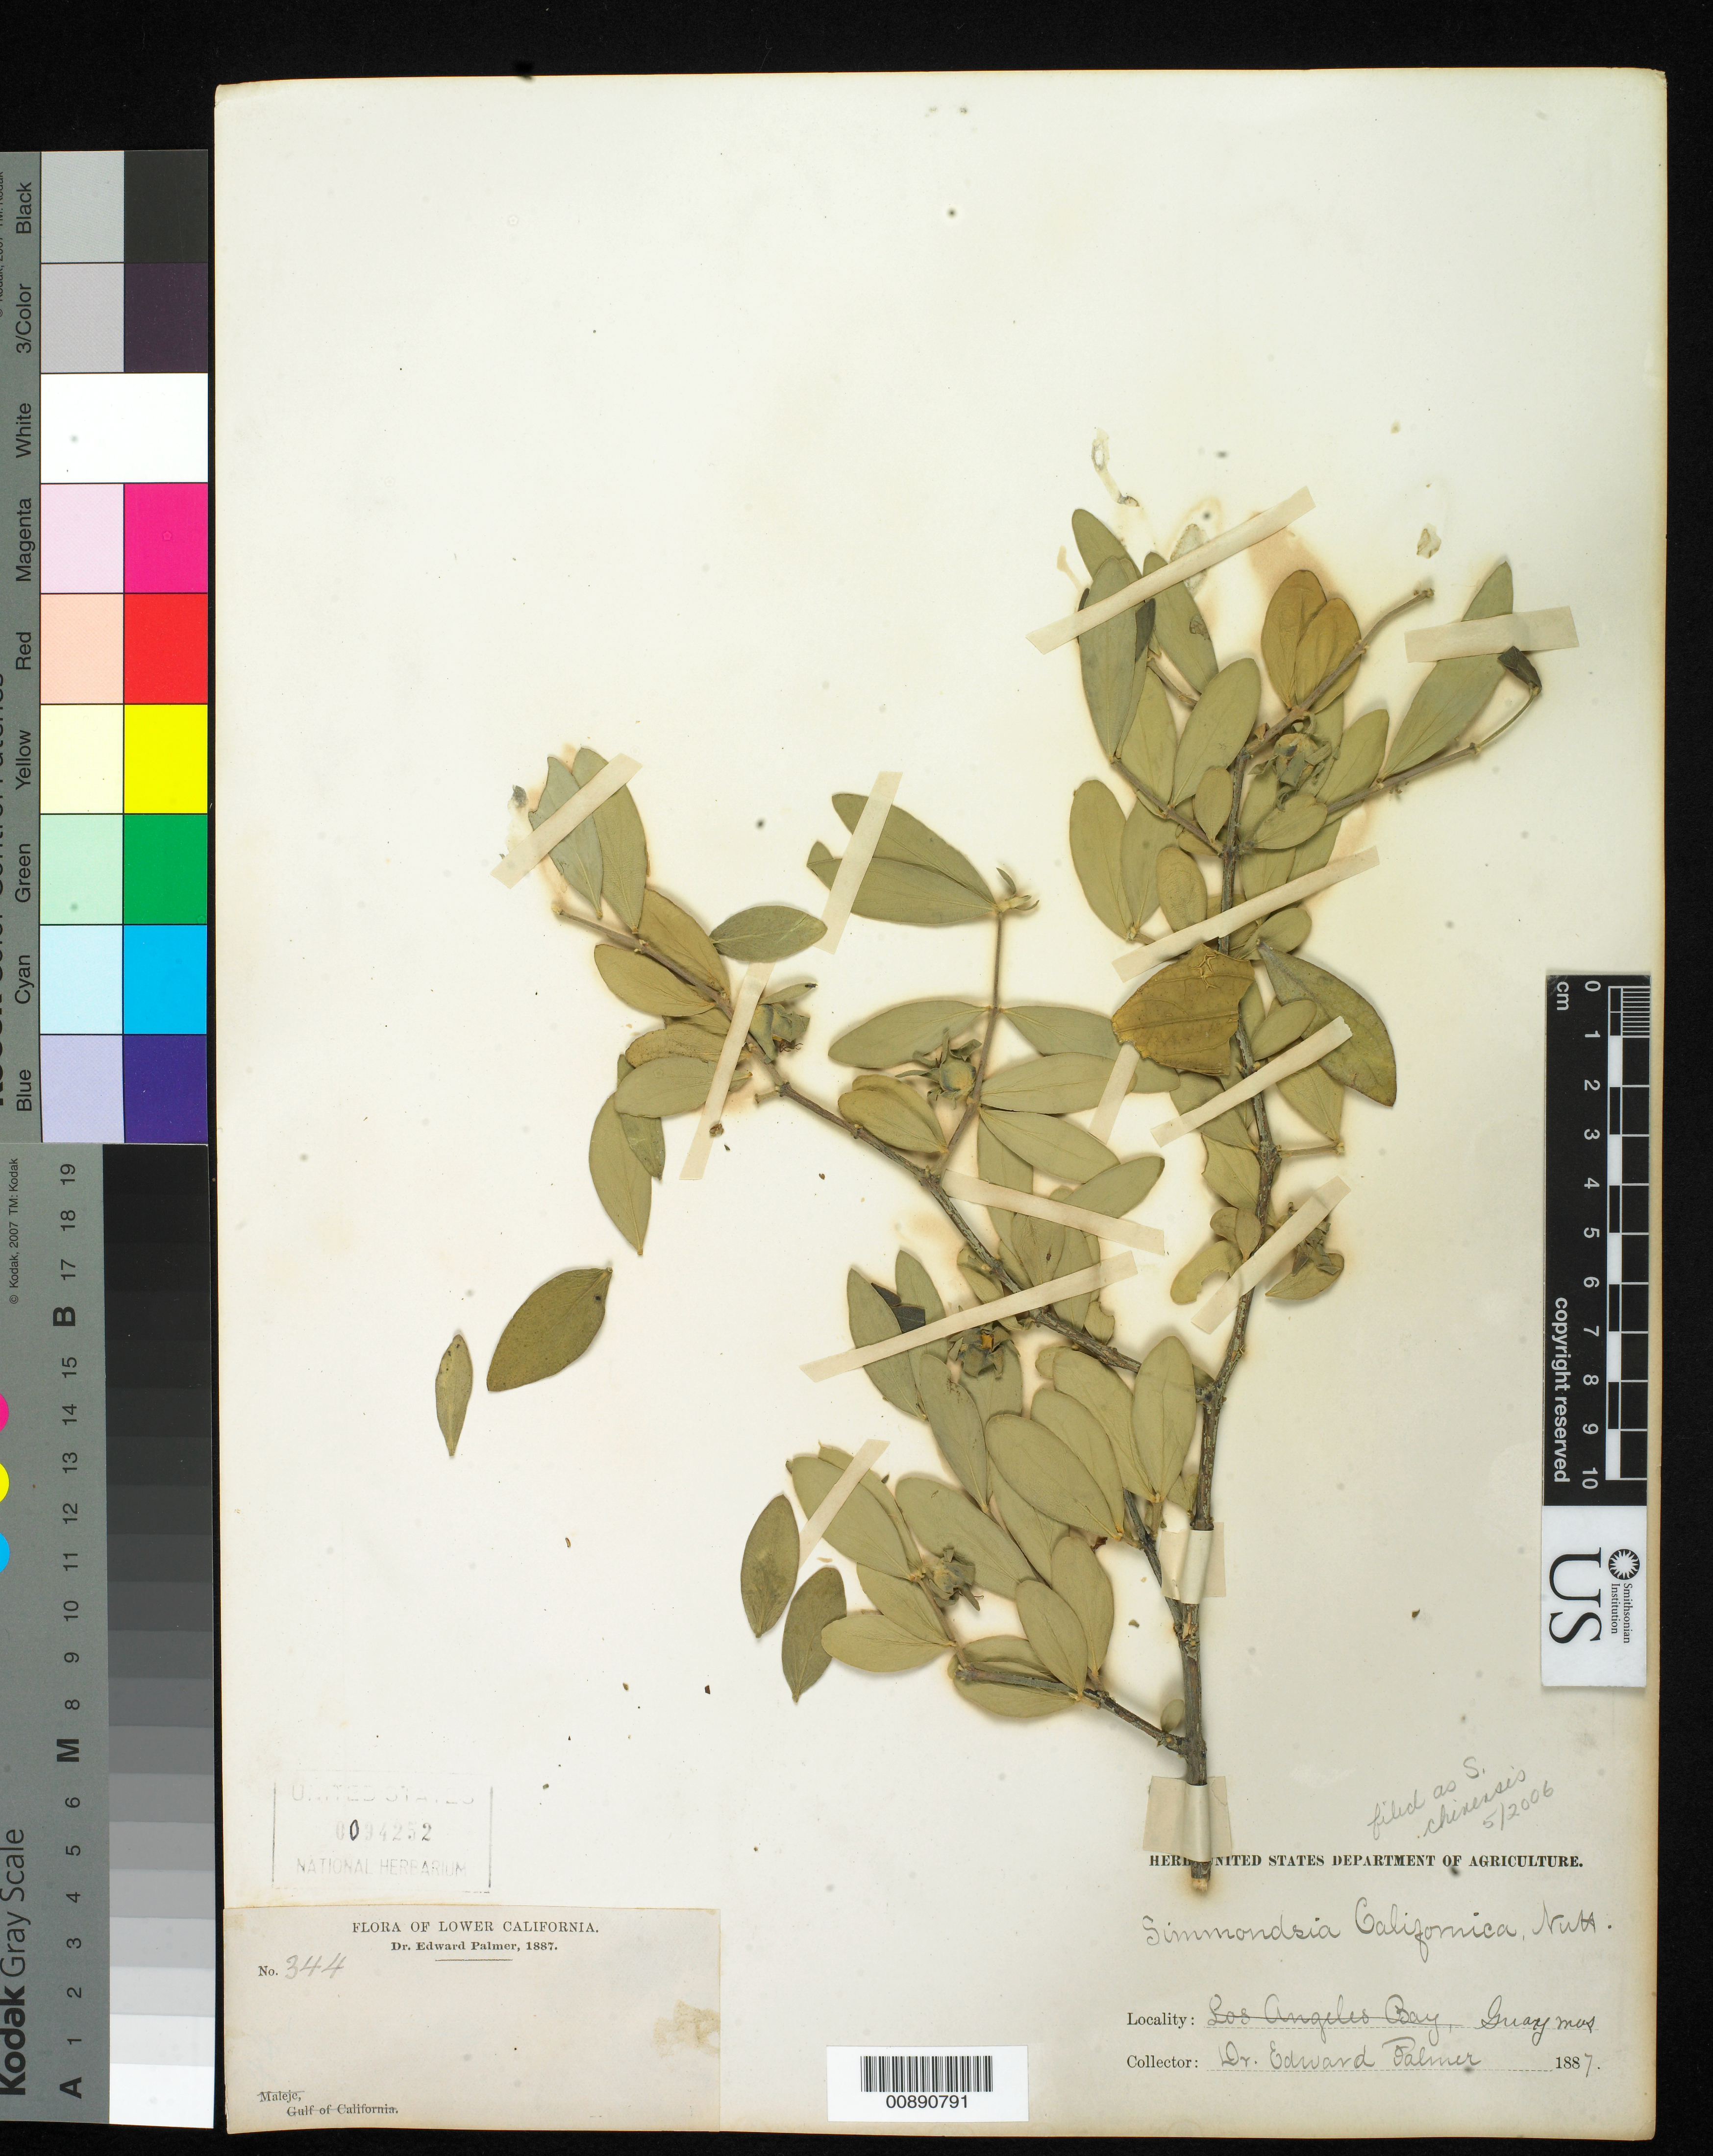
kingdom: Plantae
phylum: Tracheophyta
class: Magnoliopsida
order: Caryophyllales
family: Simmondsiaceae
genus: Simmondsia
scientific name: Simmondsia chinensis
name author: (Link) C.K. Schneid.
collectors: E. Palmer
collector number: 344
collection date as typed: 1887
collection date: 1887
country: Mexico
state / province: Baja California Norte / Sonora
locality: States of Baja California Norte and Sonora. Possibly Guaymas, Sonora.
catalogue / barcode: US 94252